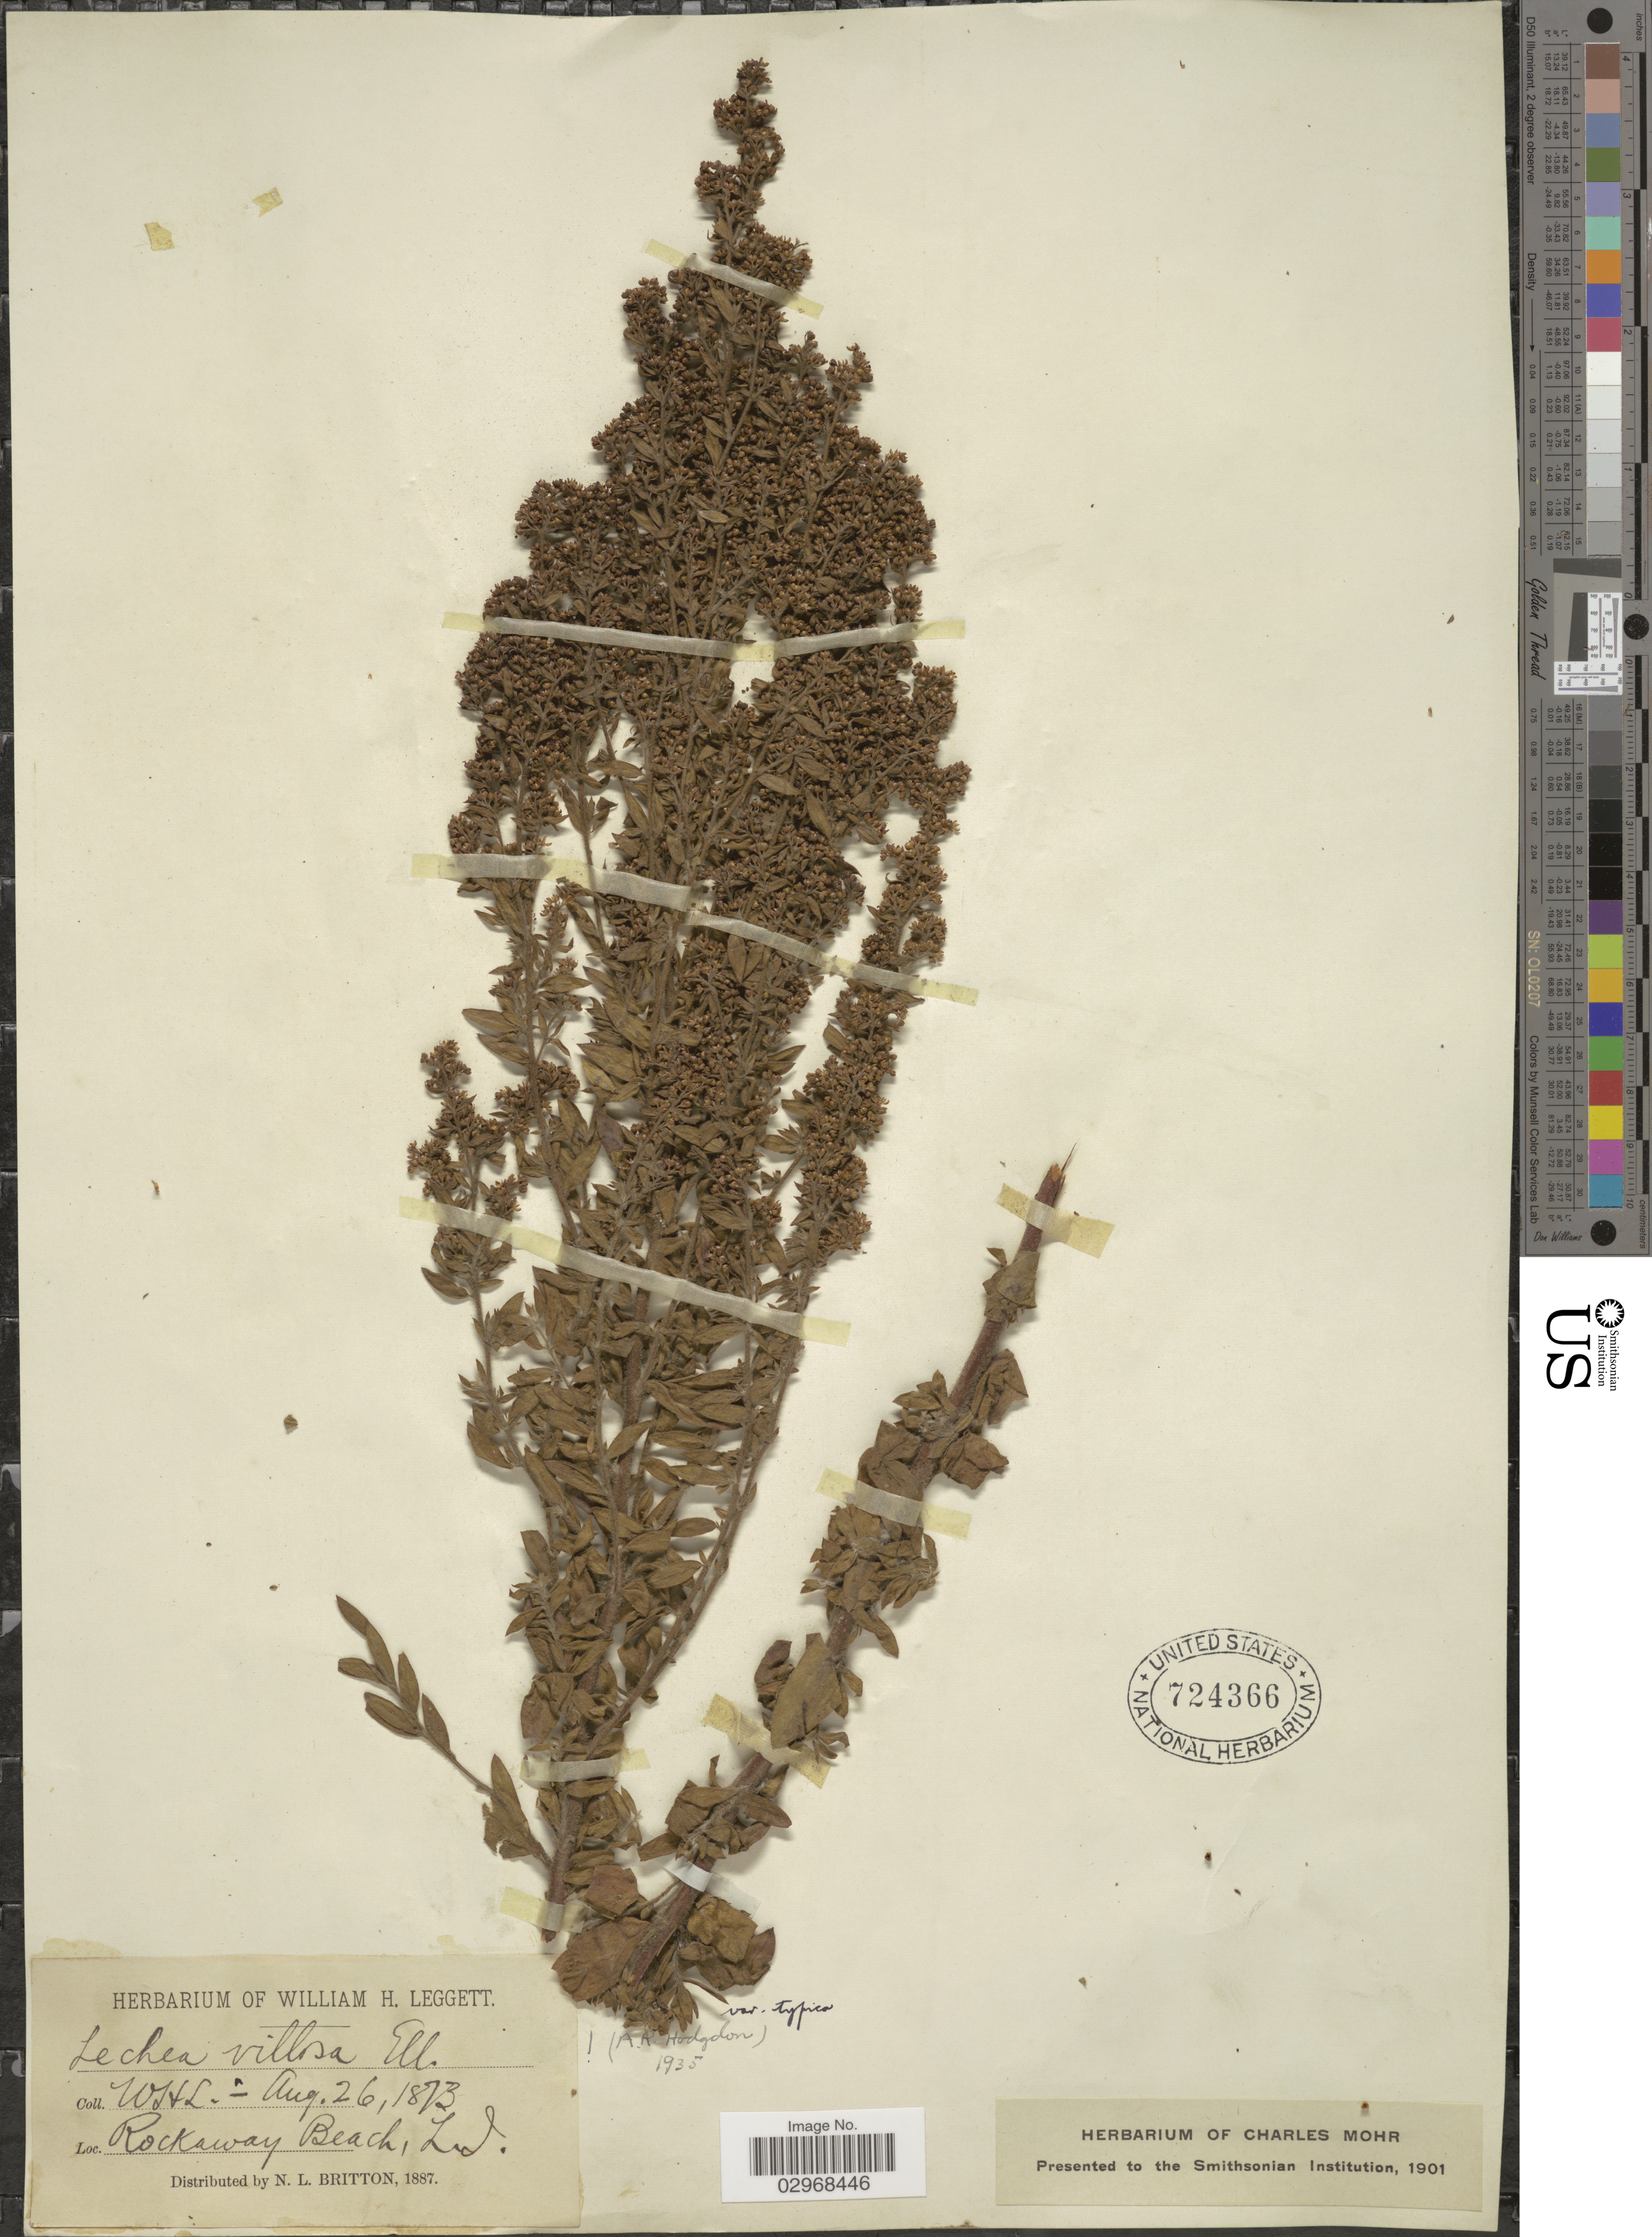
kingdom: Plantae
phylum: Tracheophyta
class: Magnoliopsida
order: Malvales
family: Cistaceae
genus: Lechea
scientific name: Lechea villosa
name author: Elliott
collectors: W. Leggett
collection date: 1873-08-26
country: United States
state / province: New York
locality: Rockaway Beach, L.I.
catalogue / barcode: US 724366